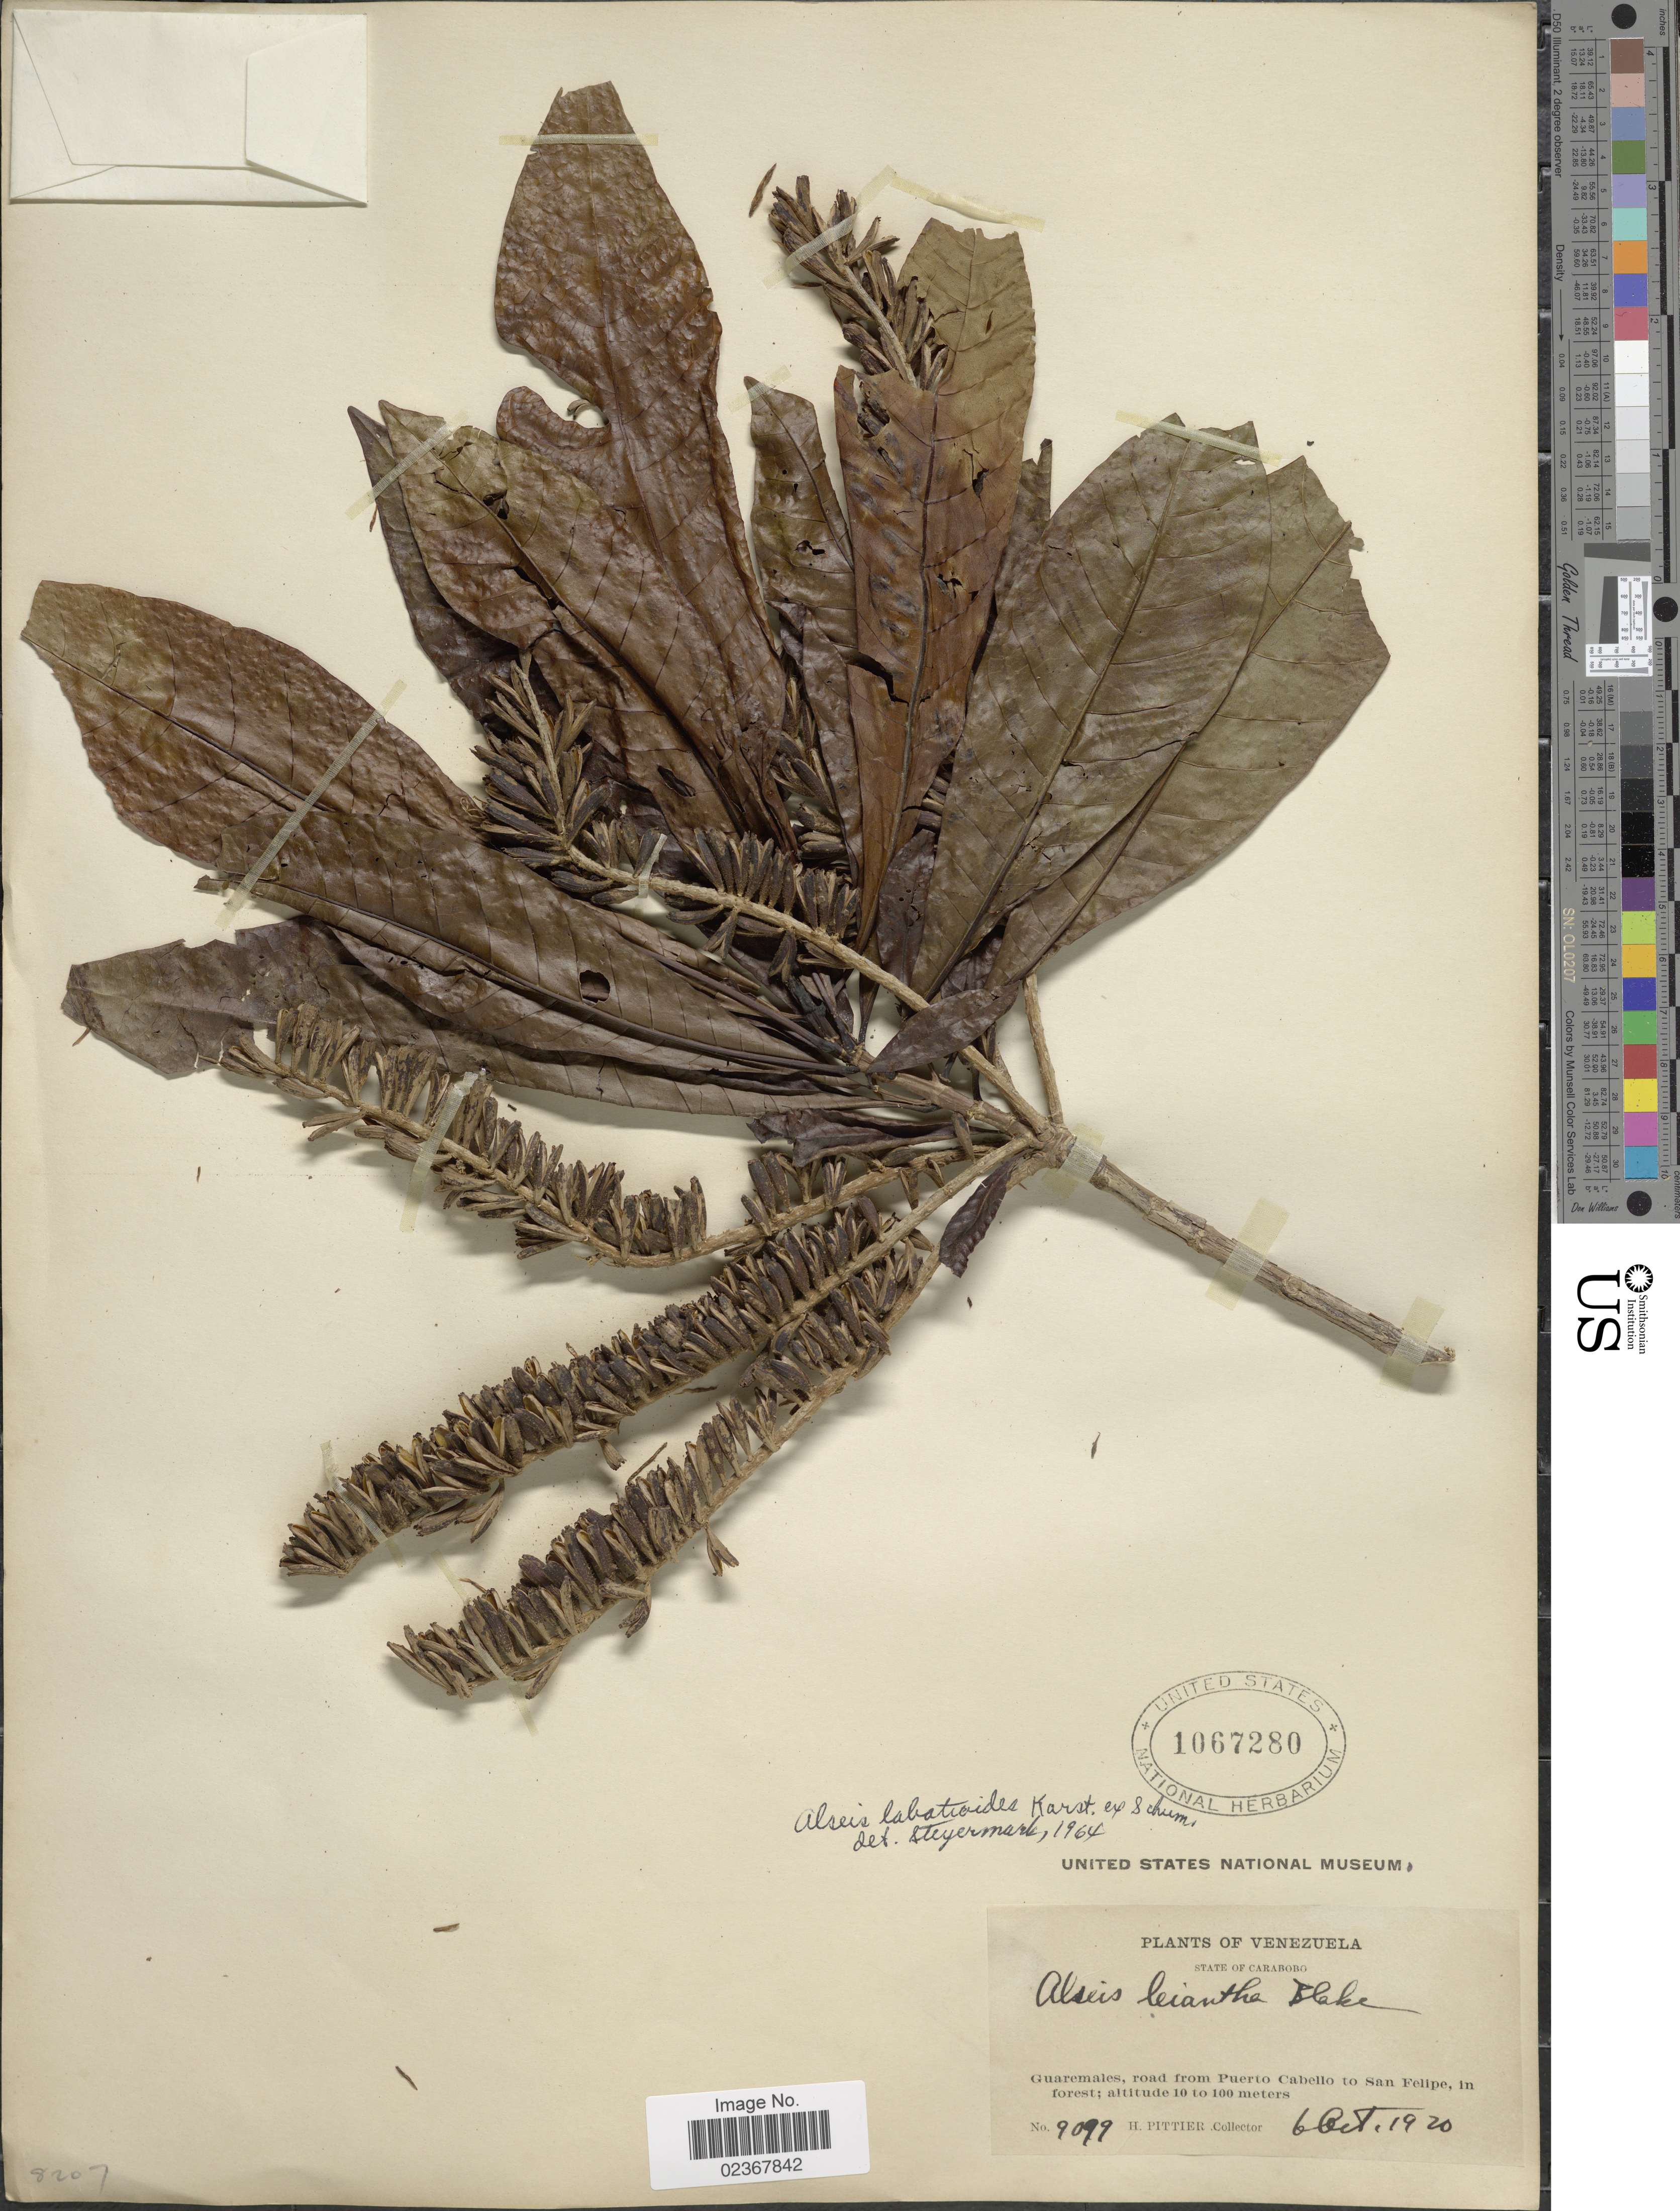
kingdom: Plantae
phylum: Tracheophyta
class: Magnoliopsida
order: Gentianales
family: Rubiaceae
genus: Alseis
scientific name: Alseis latifolia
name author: Gleason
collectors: H. F. Pittier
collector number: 9099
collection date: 1920-10-06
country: Venezuela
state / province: Carabobo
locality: Guaremales, road from Puerto Cabello to San Felipe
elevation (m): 10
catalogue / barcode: US 1067280